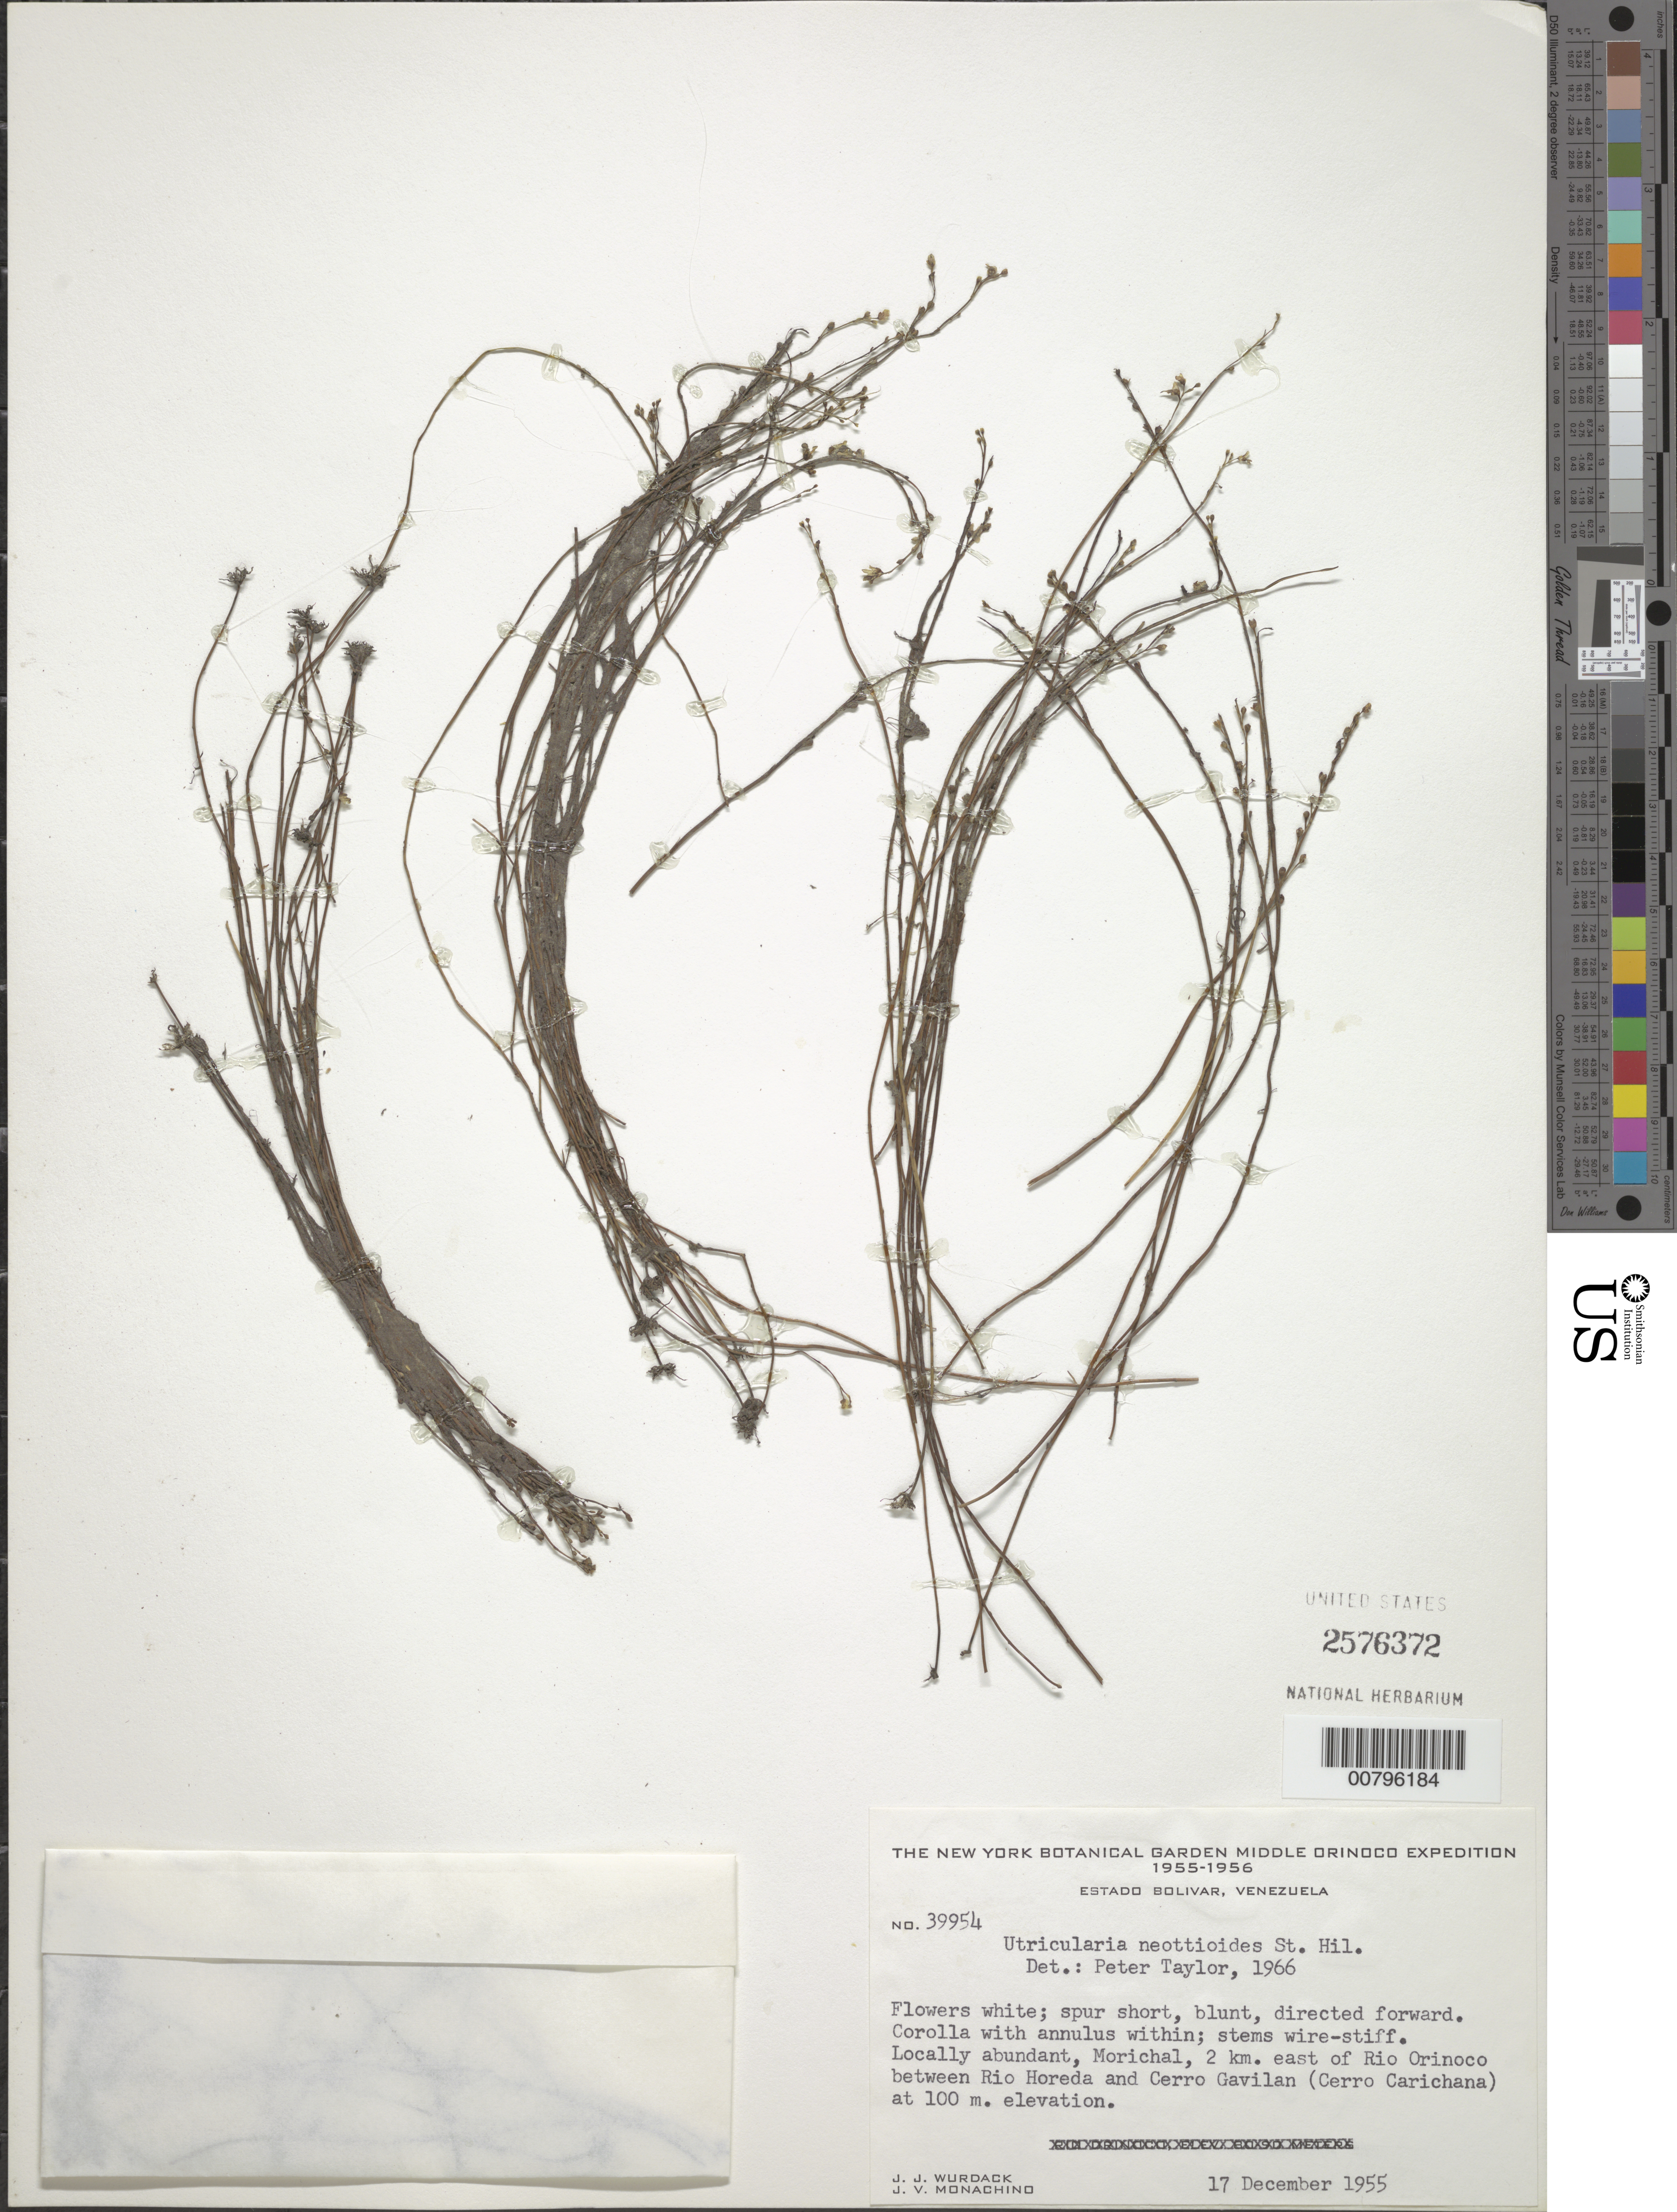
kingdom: Plantae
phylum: Tracheophyta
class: Magnoliopsida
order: Lamiales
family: Lentibulariaceae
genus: Utricularia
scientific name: Utricularia neottioides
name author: A. St.-Hil. & Girard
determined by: Taylor, P.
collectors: J. J. Wurdack & J. V. Monachino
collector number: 39954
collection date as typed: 17-Dec-55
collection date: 1955-12-17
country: Venezuela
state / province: Bolívar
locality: Río Orinoco, 2 km E, between mouth of Río Horeda and Cerro Gavilan (Cerro Carichana)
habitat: Morichal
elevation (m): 100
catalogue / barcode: US 2576372